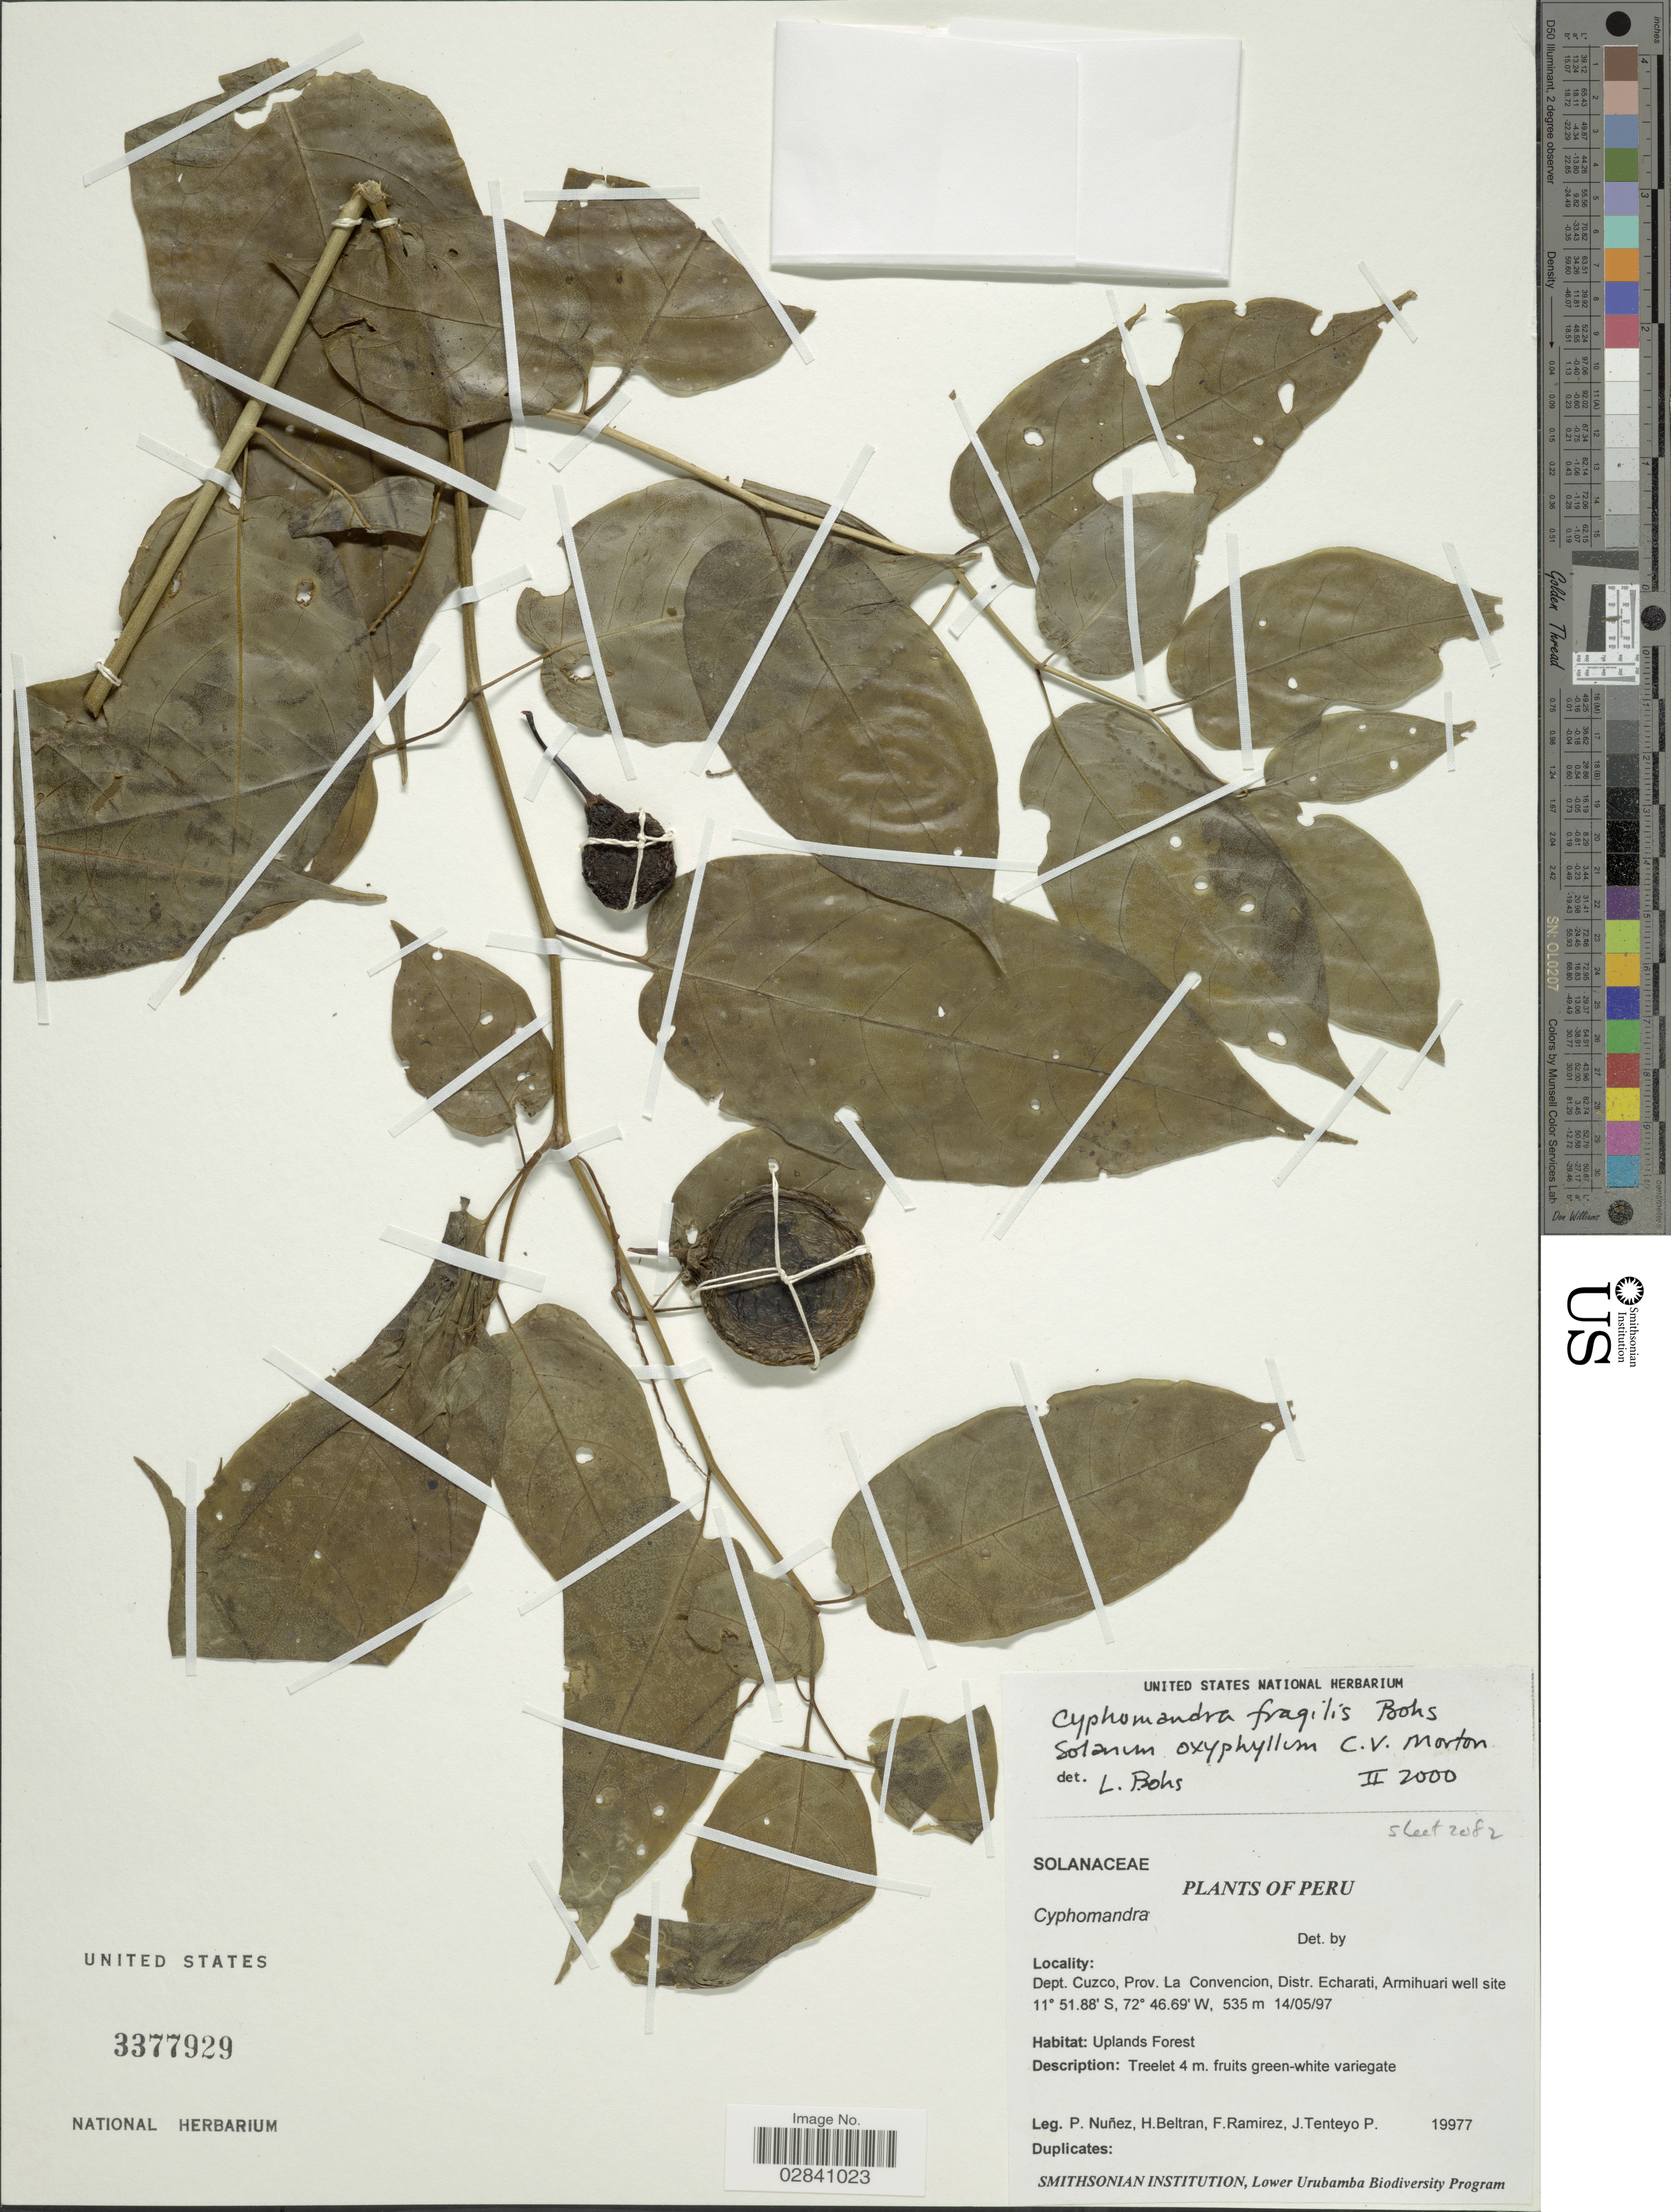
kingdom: Plantae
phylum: Tracheophyta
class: Magnoliopsida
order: Solanales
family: Solanaceae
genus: Cyphomandra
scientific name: Cyphomandra fragilis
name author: Bohs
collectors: P. Nuñez V., H. Beltran, F. Ramirez & J. Tenteyo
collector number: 19977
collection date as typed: Transcribed d/m/y: 14/5/97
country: Peru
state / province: Cusco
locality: Dept. Cuzco, Prov. La Convencion, Distr. Echarati, Armihuari well site.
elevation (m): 535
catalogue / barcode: US 3377929